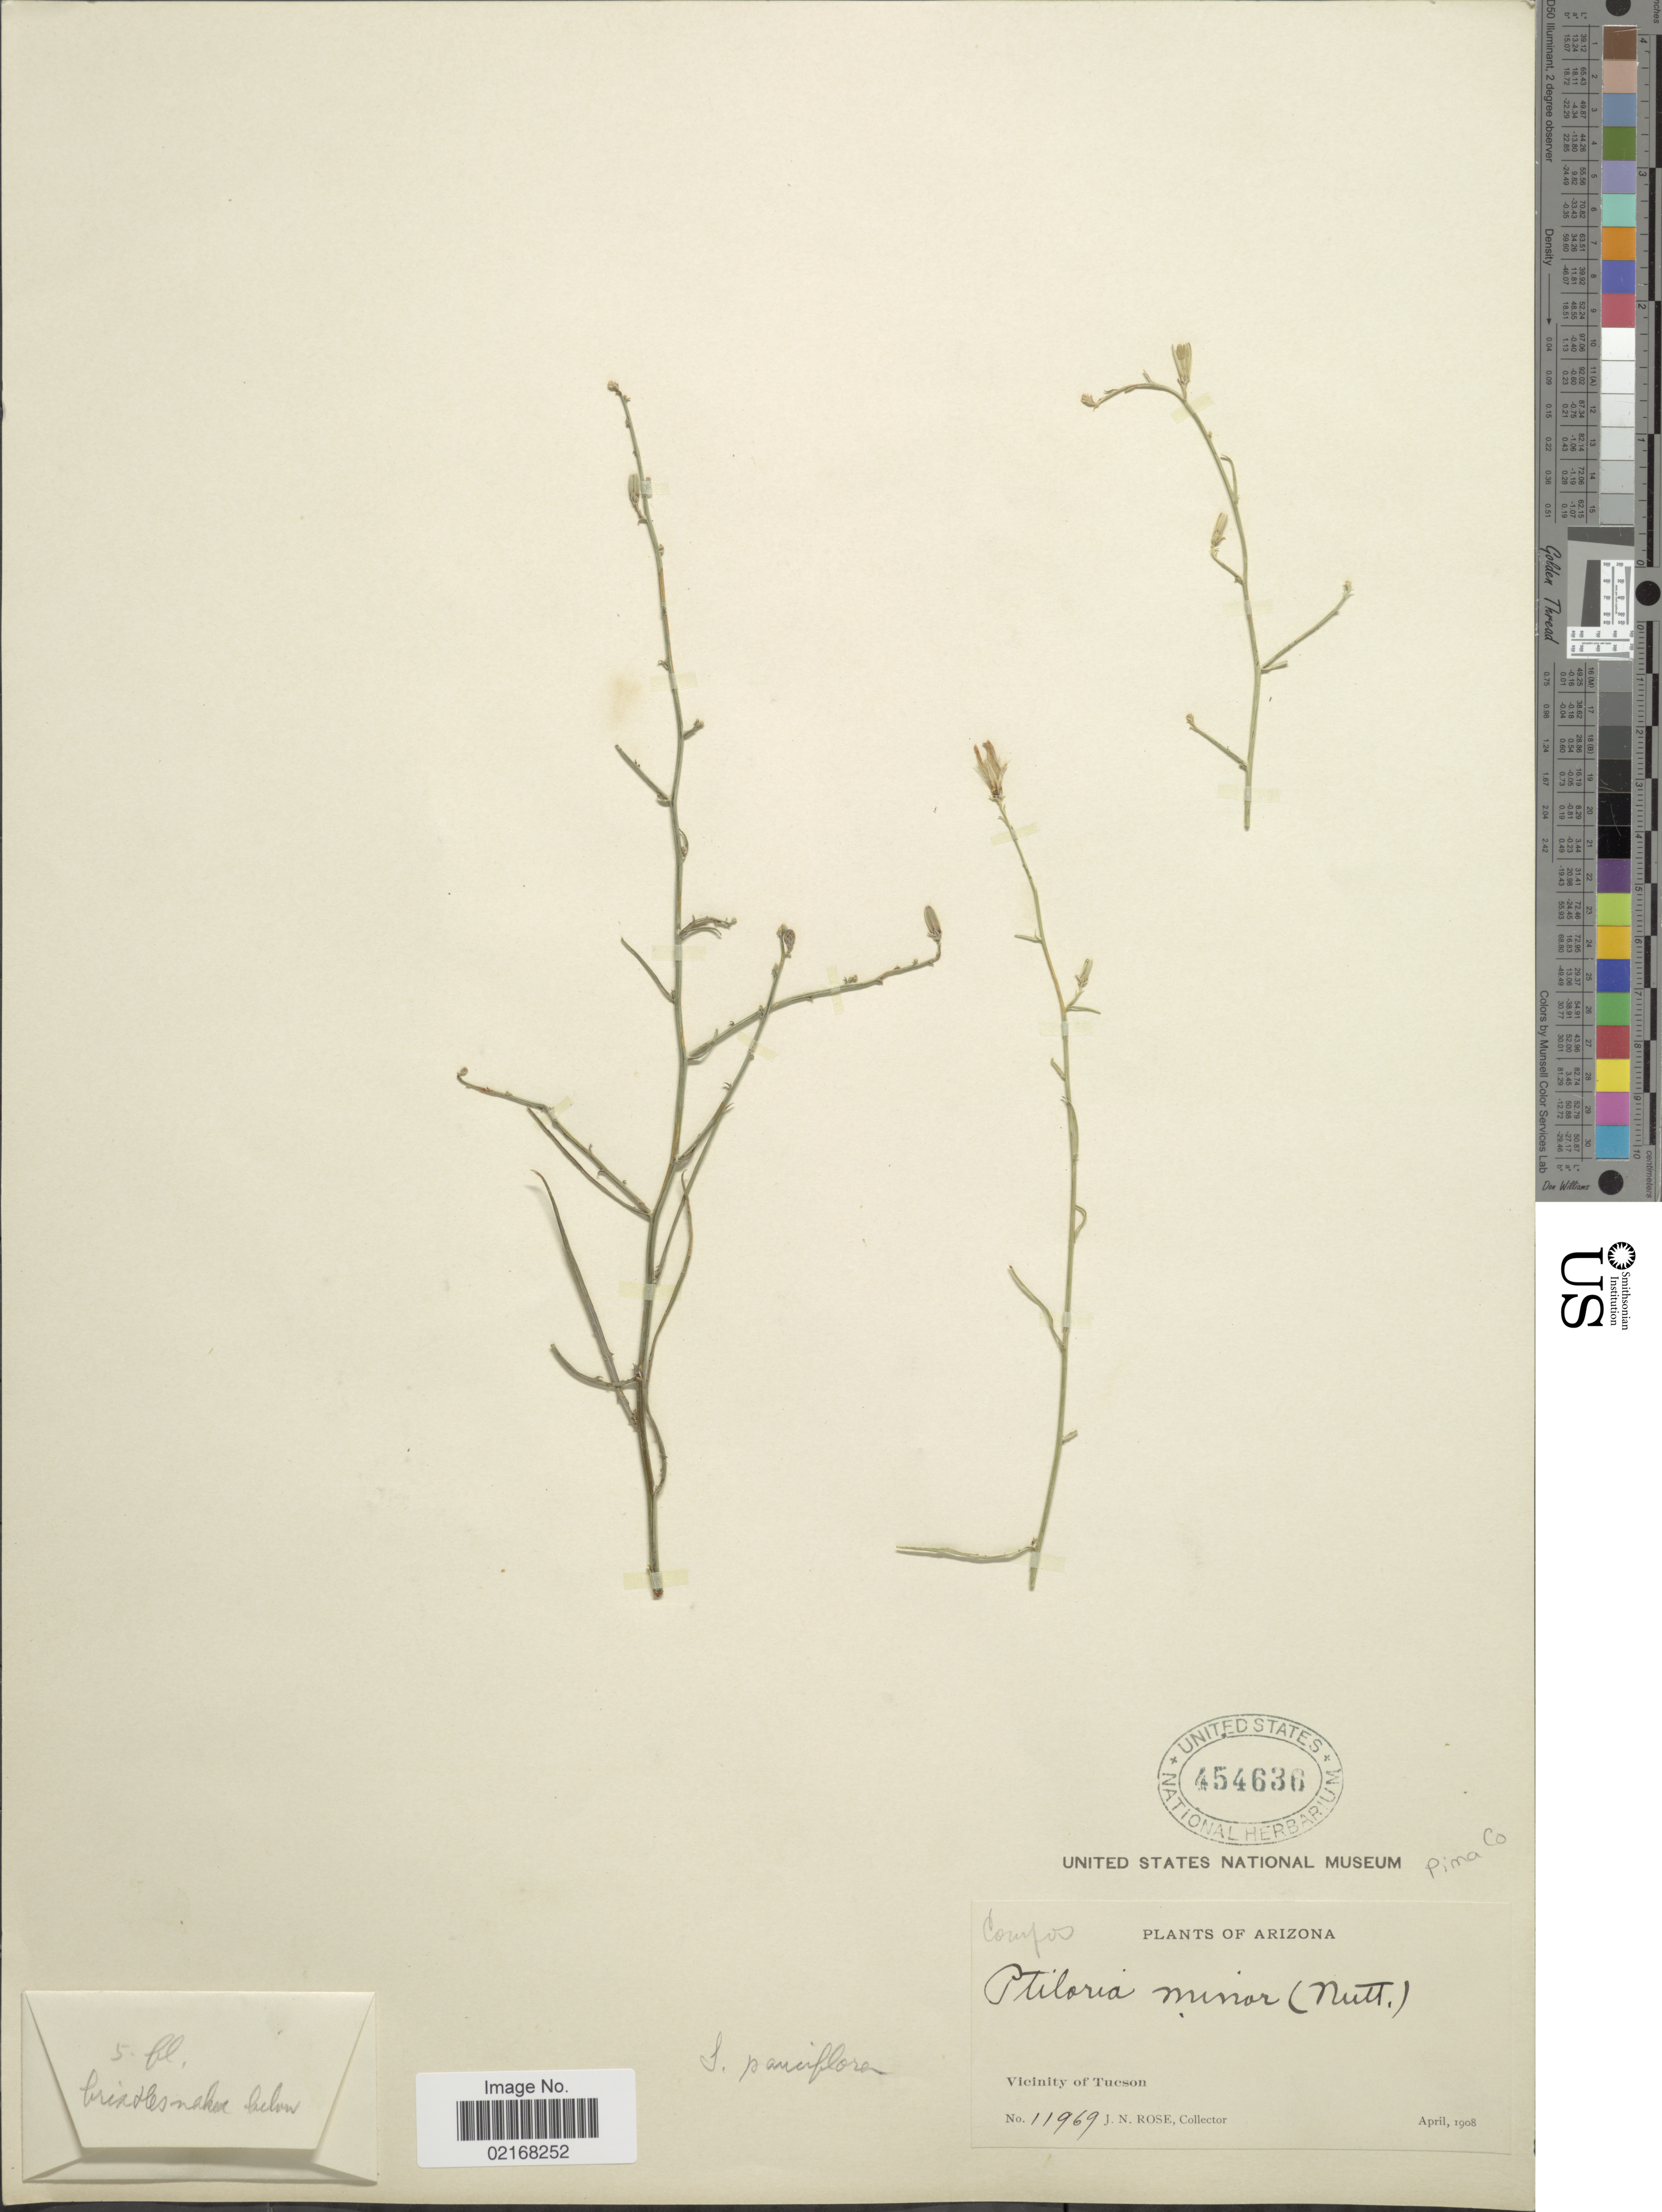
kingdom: Plantae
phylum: Tracheophyta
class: Magnoliopsida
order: Asterales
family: Asteraceae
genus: Stephanomeria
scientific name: Stephanomeria pauciflora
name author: (Torr.) A. Nelson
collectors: J. N. Rose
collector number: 11969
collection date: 1908-04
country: United States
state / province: Arizona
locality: Vicinity of Tucson. Pima Co.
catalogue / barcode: US 454636